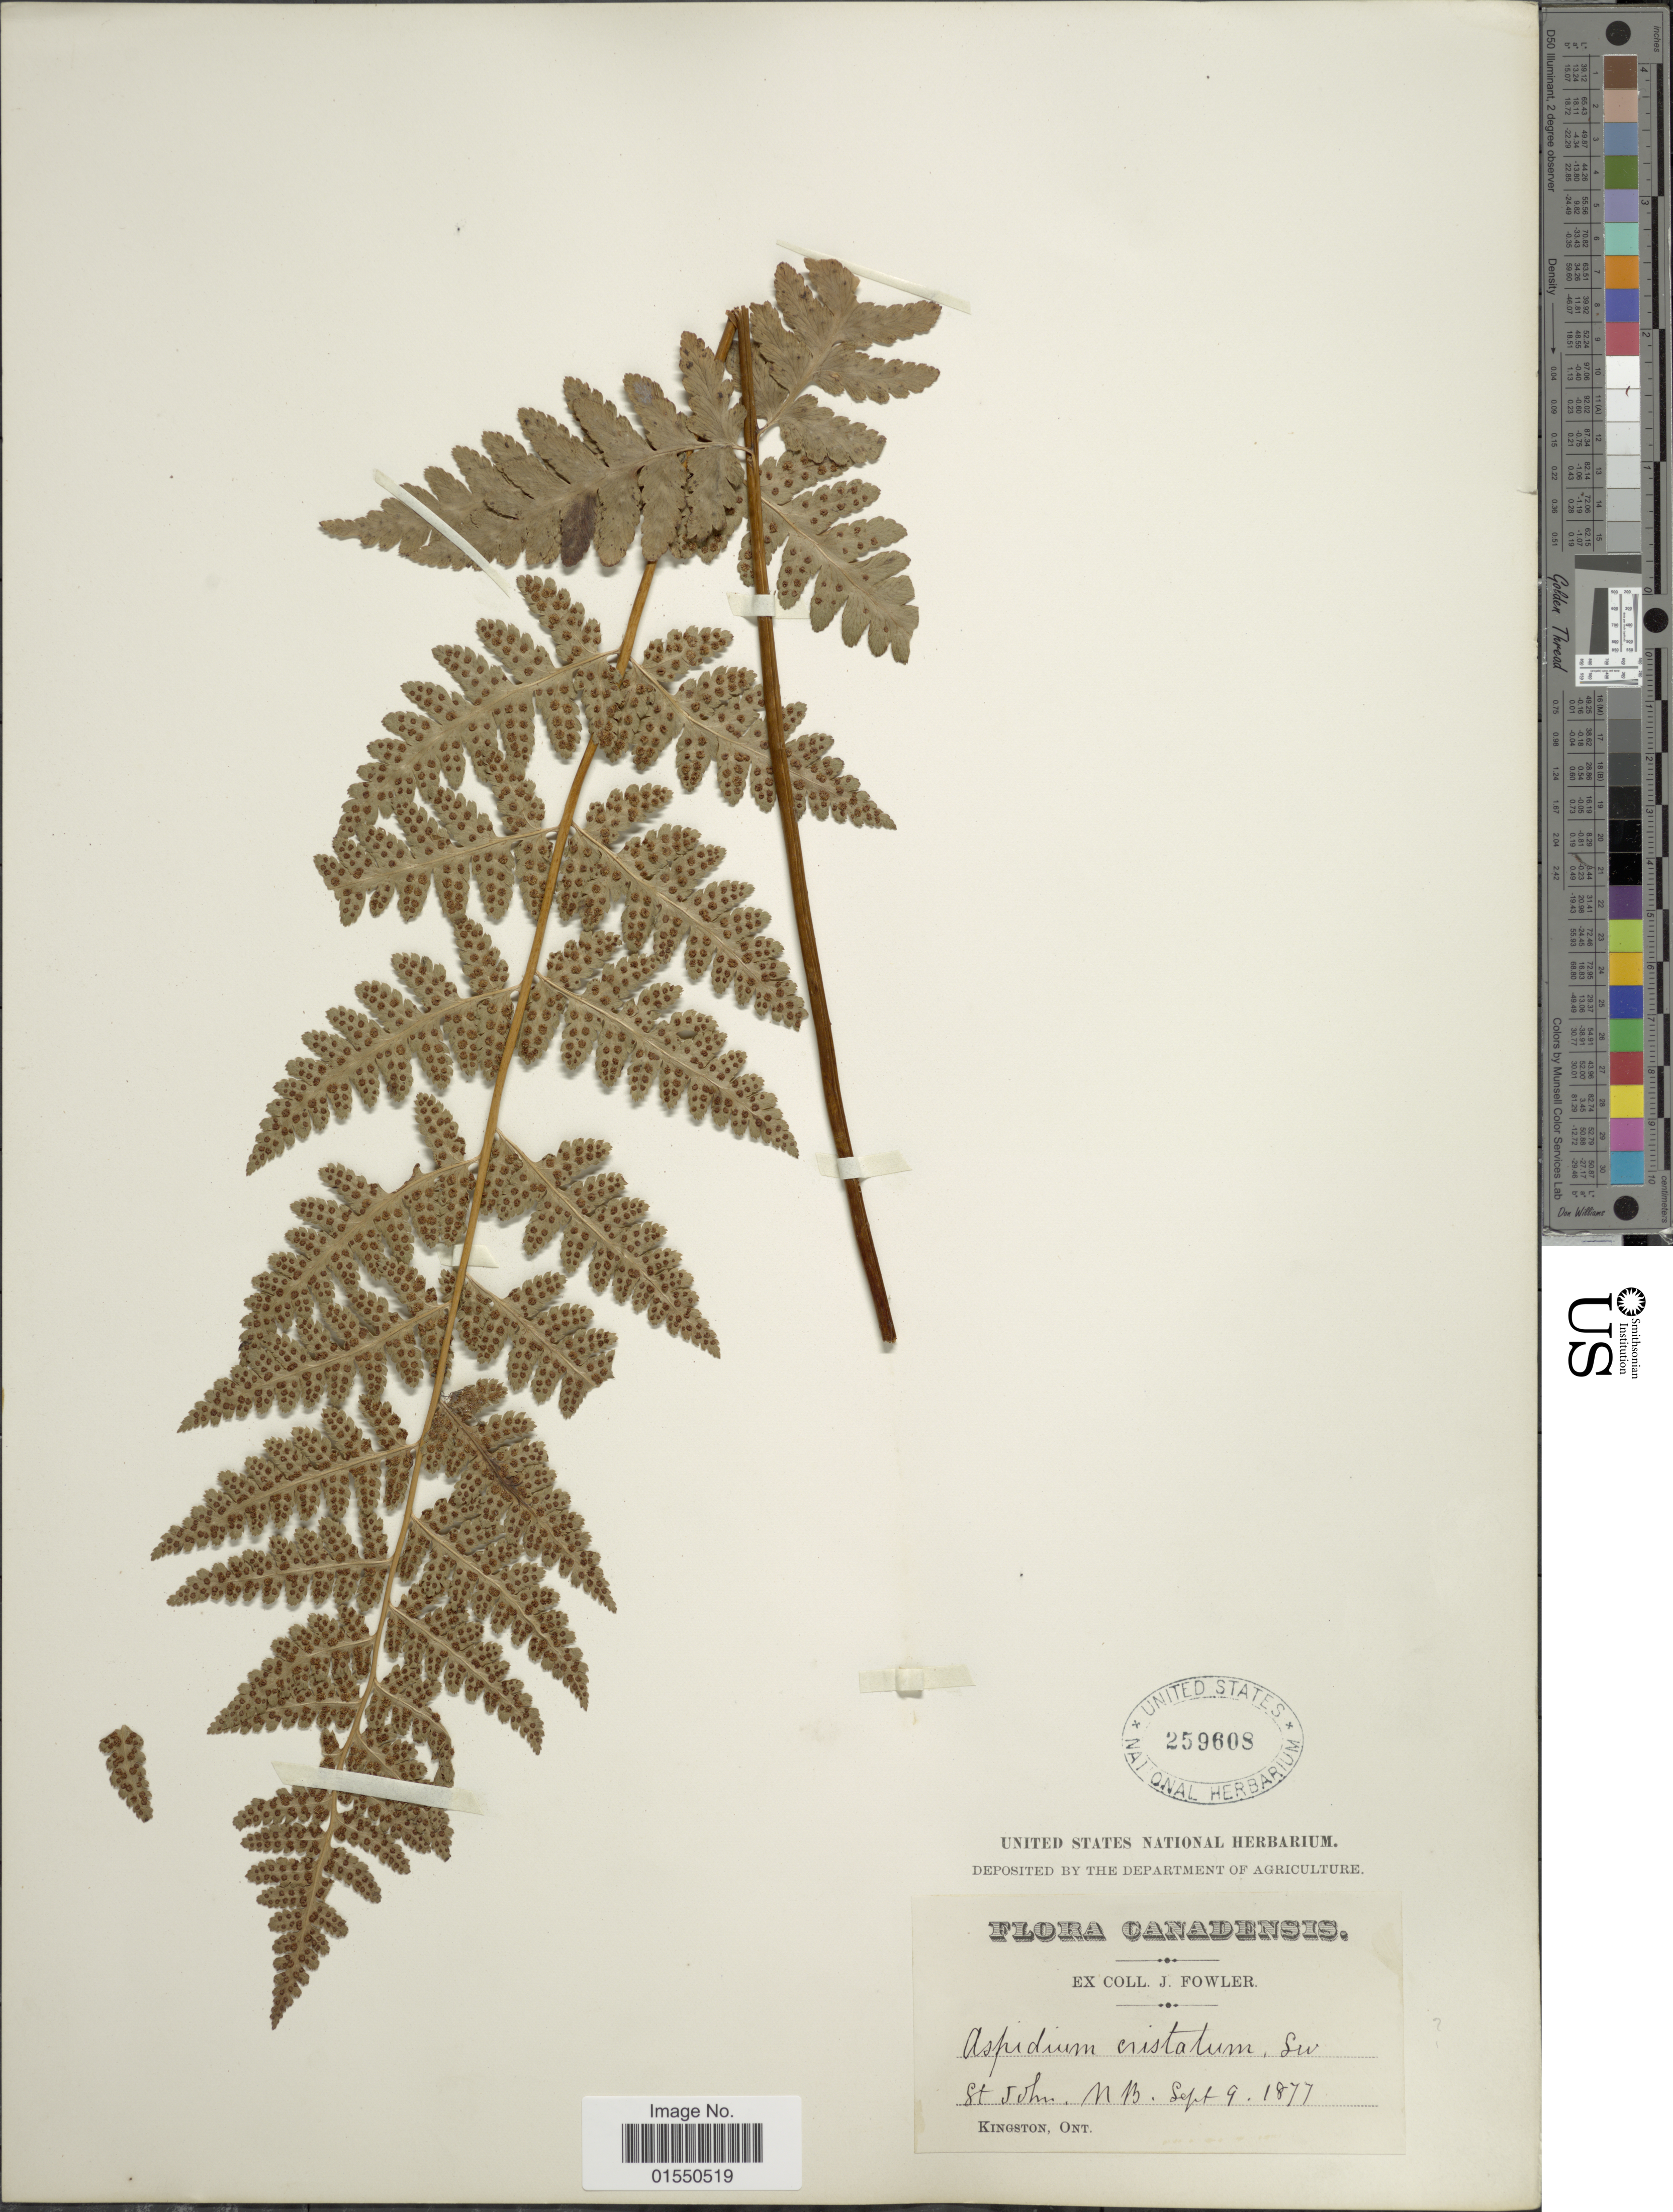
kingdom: Plantae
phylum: Tracheophyta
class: Polypodiopsida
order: Polypodiales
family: Dryopteridaceae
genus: Dryopteris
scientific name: Dryopteris cristata var. spinulosa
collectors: J. P. Fowler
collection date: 1877-09-09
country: Canada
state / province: Ontario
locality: St. John, N. B.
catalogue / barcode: US 259608